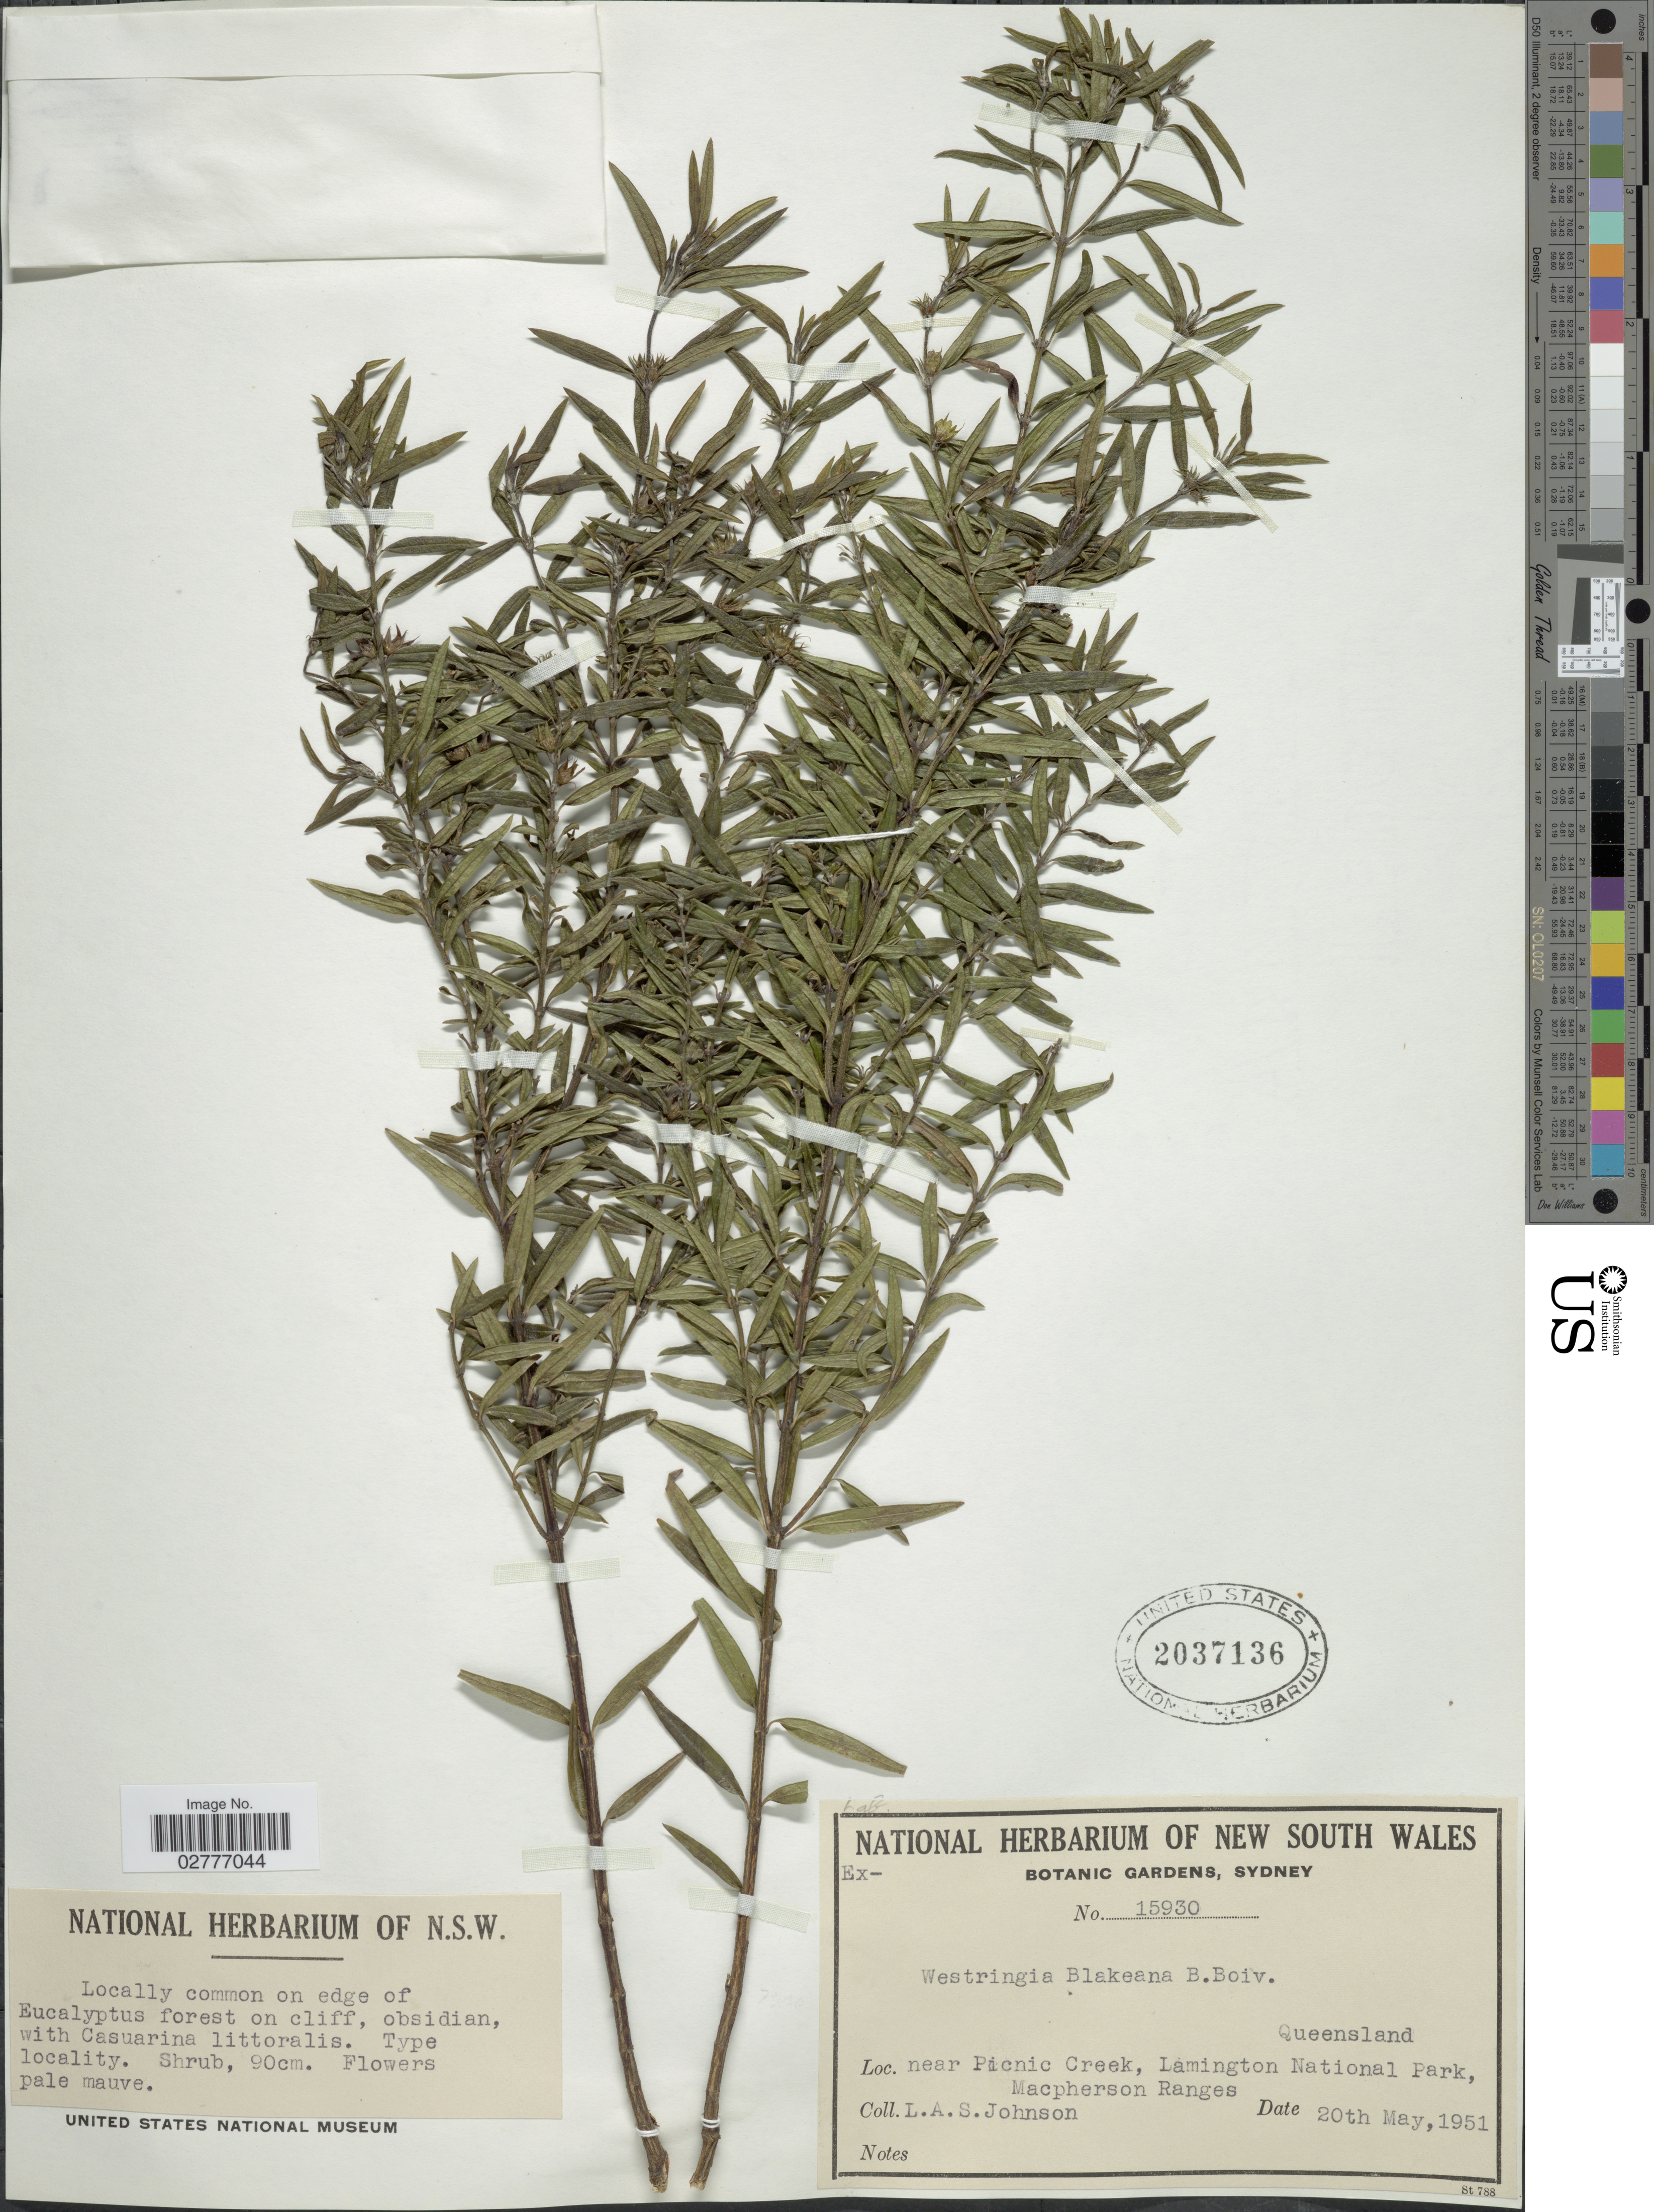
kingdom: Plantae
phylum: Tracheophyta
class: Magnoliopsida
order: Lamiales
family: Lamiaceae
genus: Westringia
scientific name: Westringia blakeana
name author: B. Boivin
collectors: L. Johnson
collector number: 15930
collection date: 1951-05-20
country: Australia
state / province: Queensland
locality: Near Picnic Creek, Lamington National Park, Macpherson Ranges.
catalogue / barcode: US 2037136